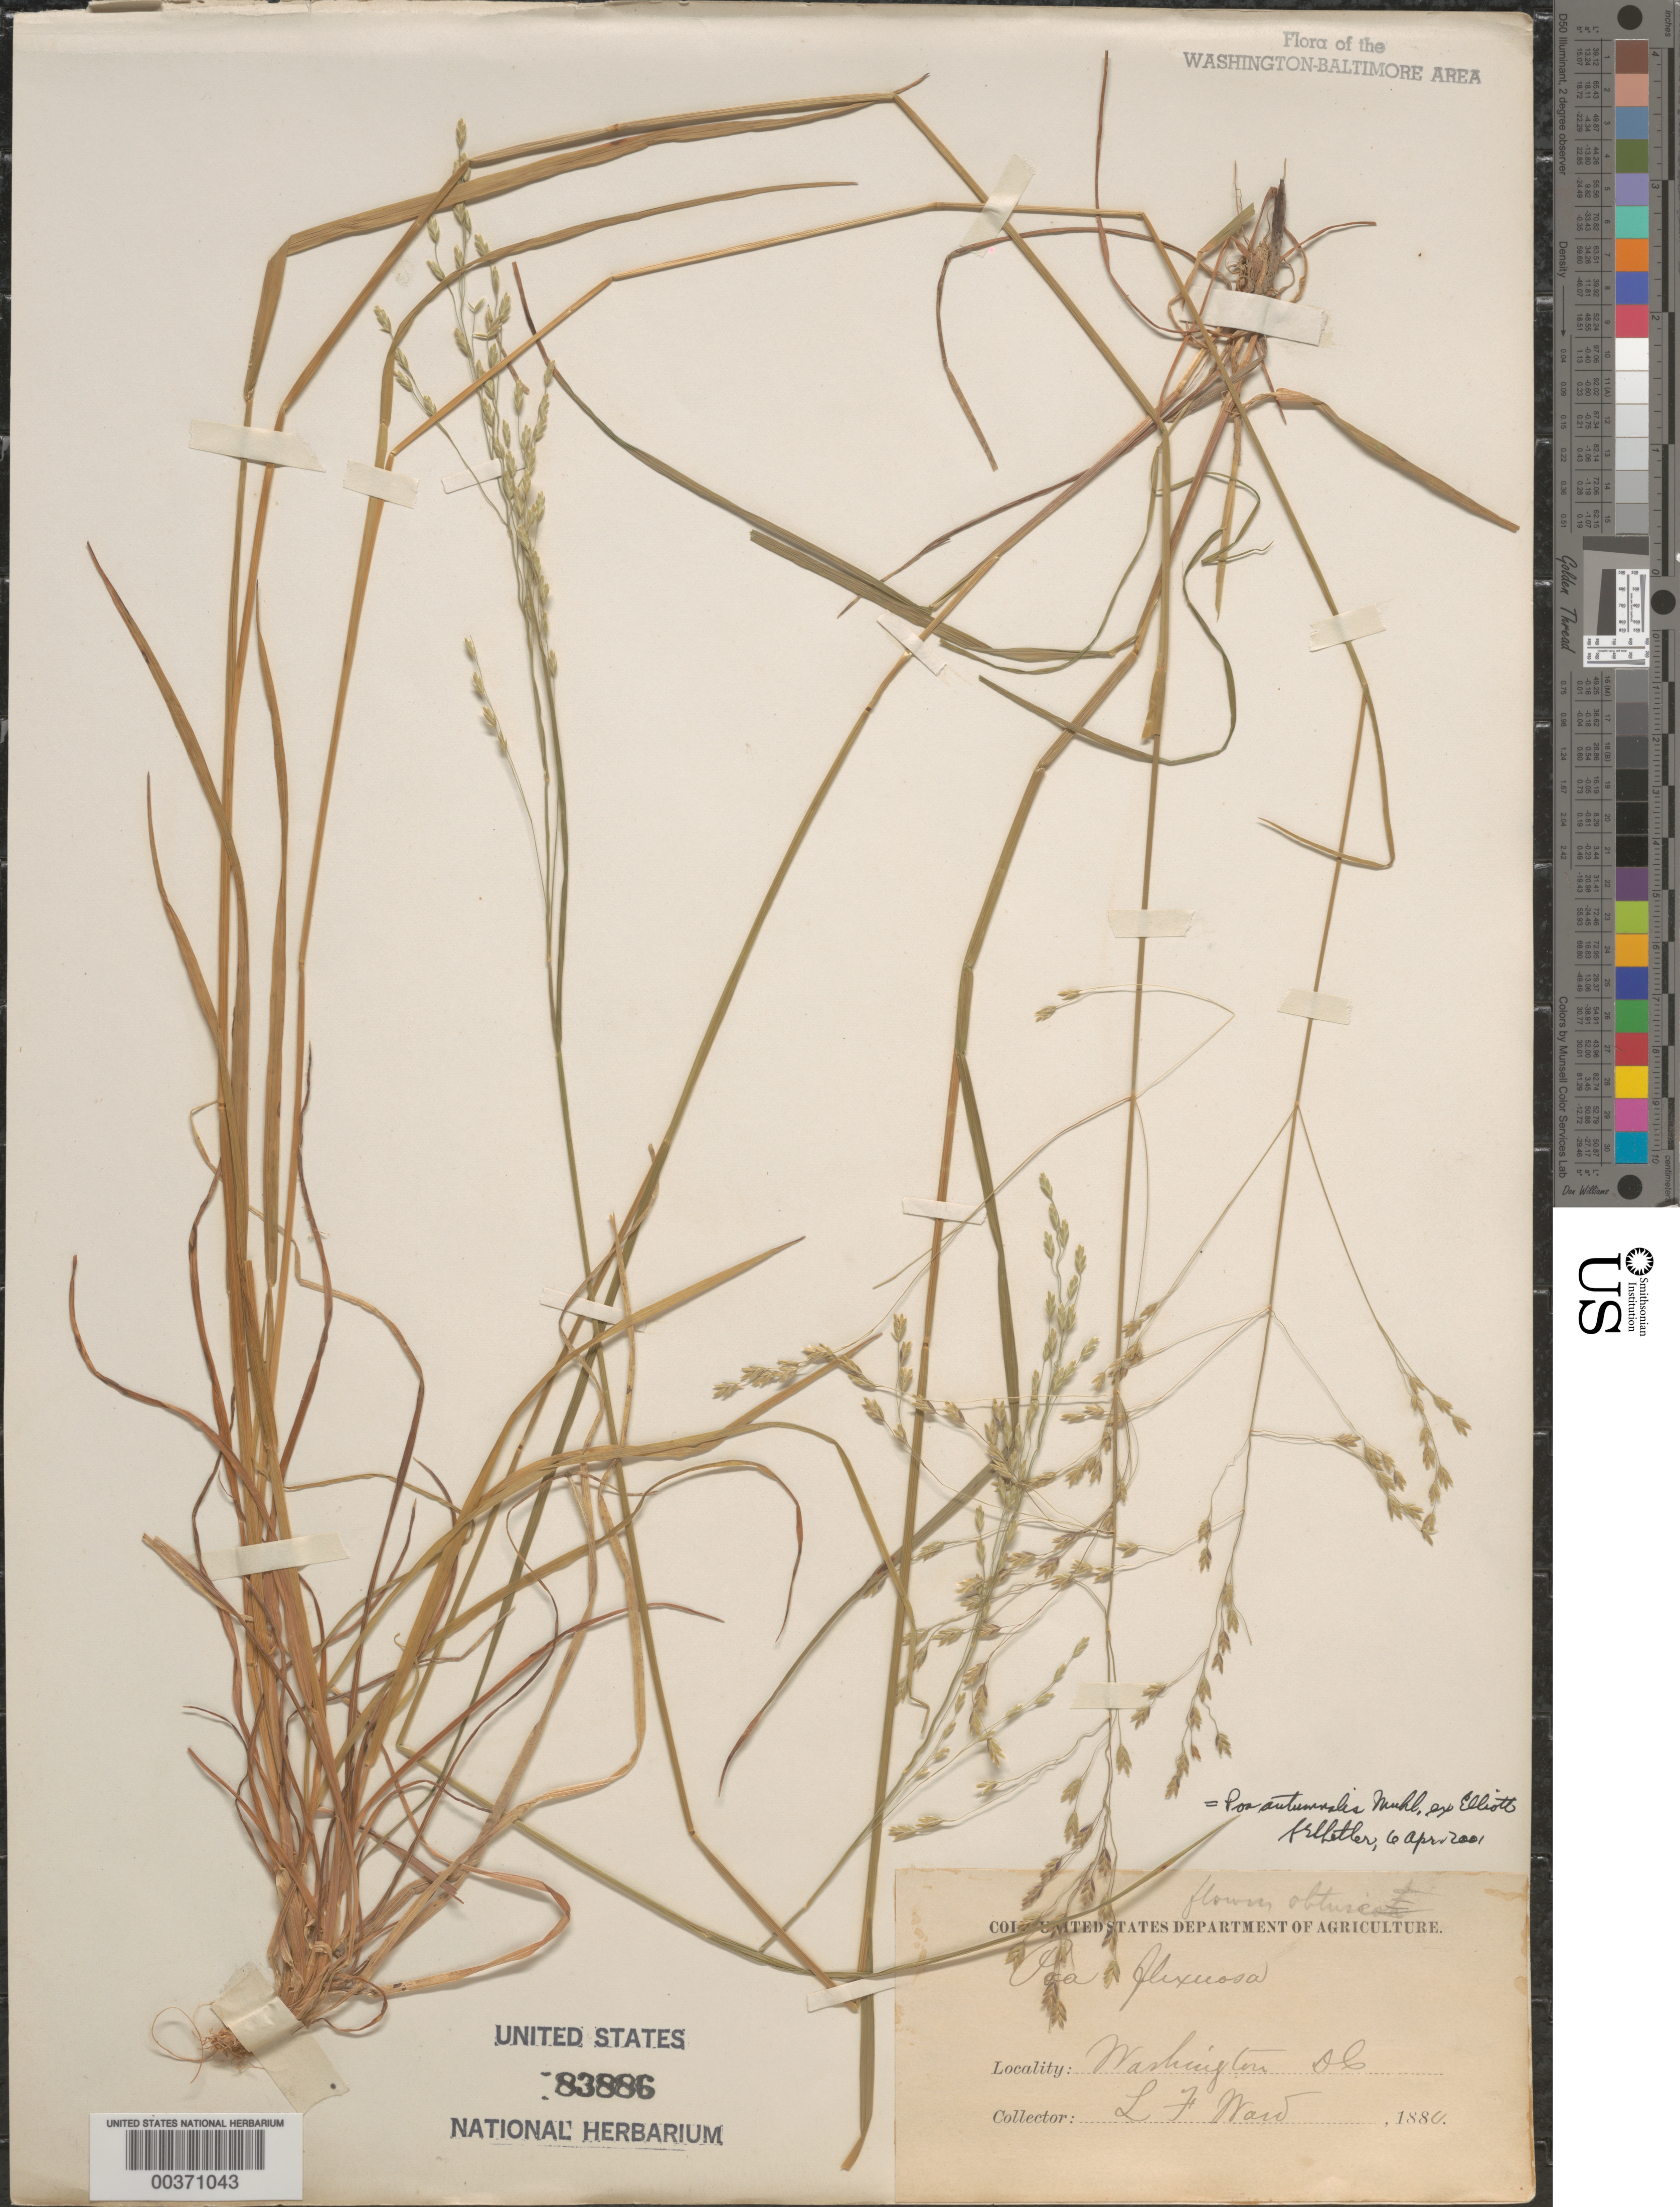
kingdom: Plantae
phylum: Tracheophyta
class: Liliopsida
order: Poales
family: Poaceae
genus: Poa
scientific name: Poa autumnalis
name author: Muhl. ex Elliott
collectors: L. F. Ward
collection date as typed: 1880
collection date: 1880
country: United States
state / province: District of Columbia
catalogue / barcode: US 83886